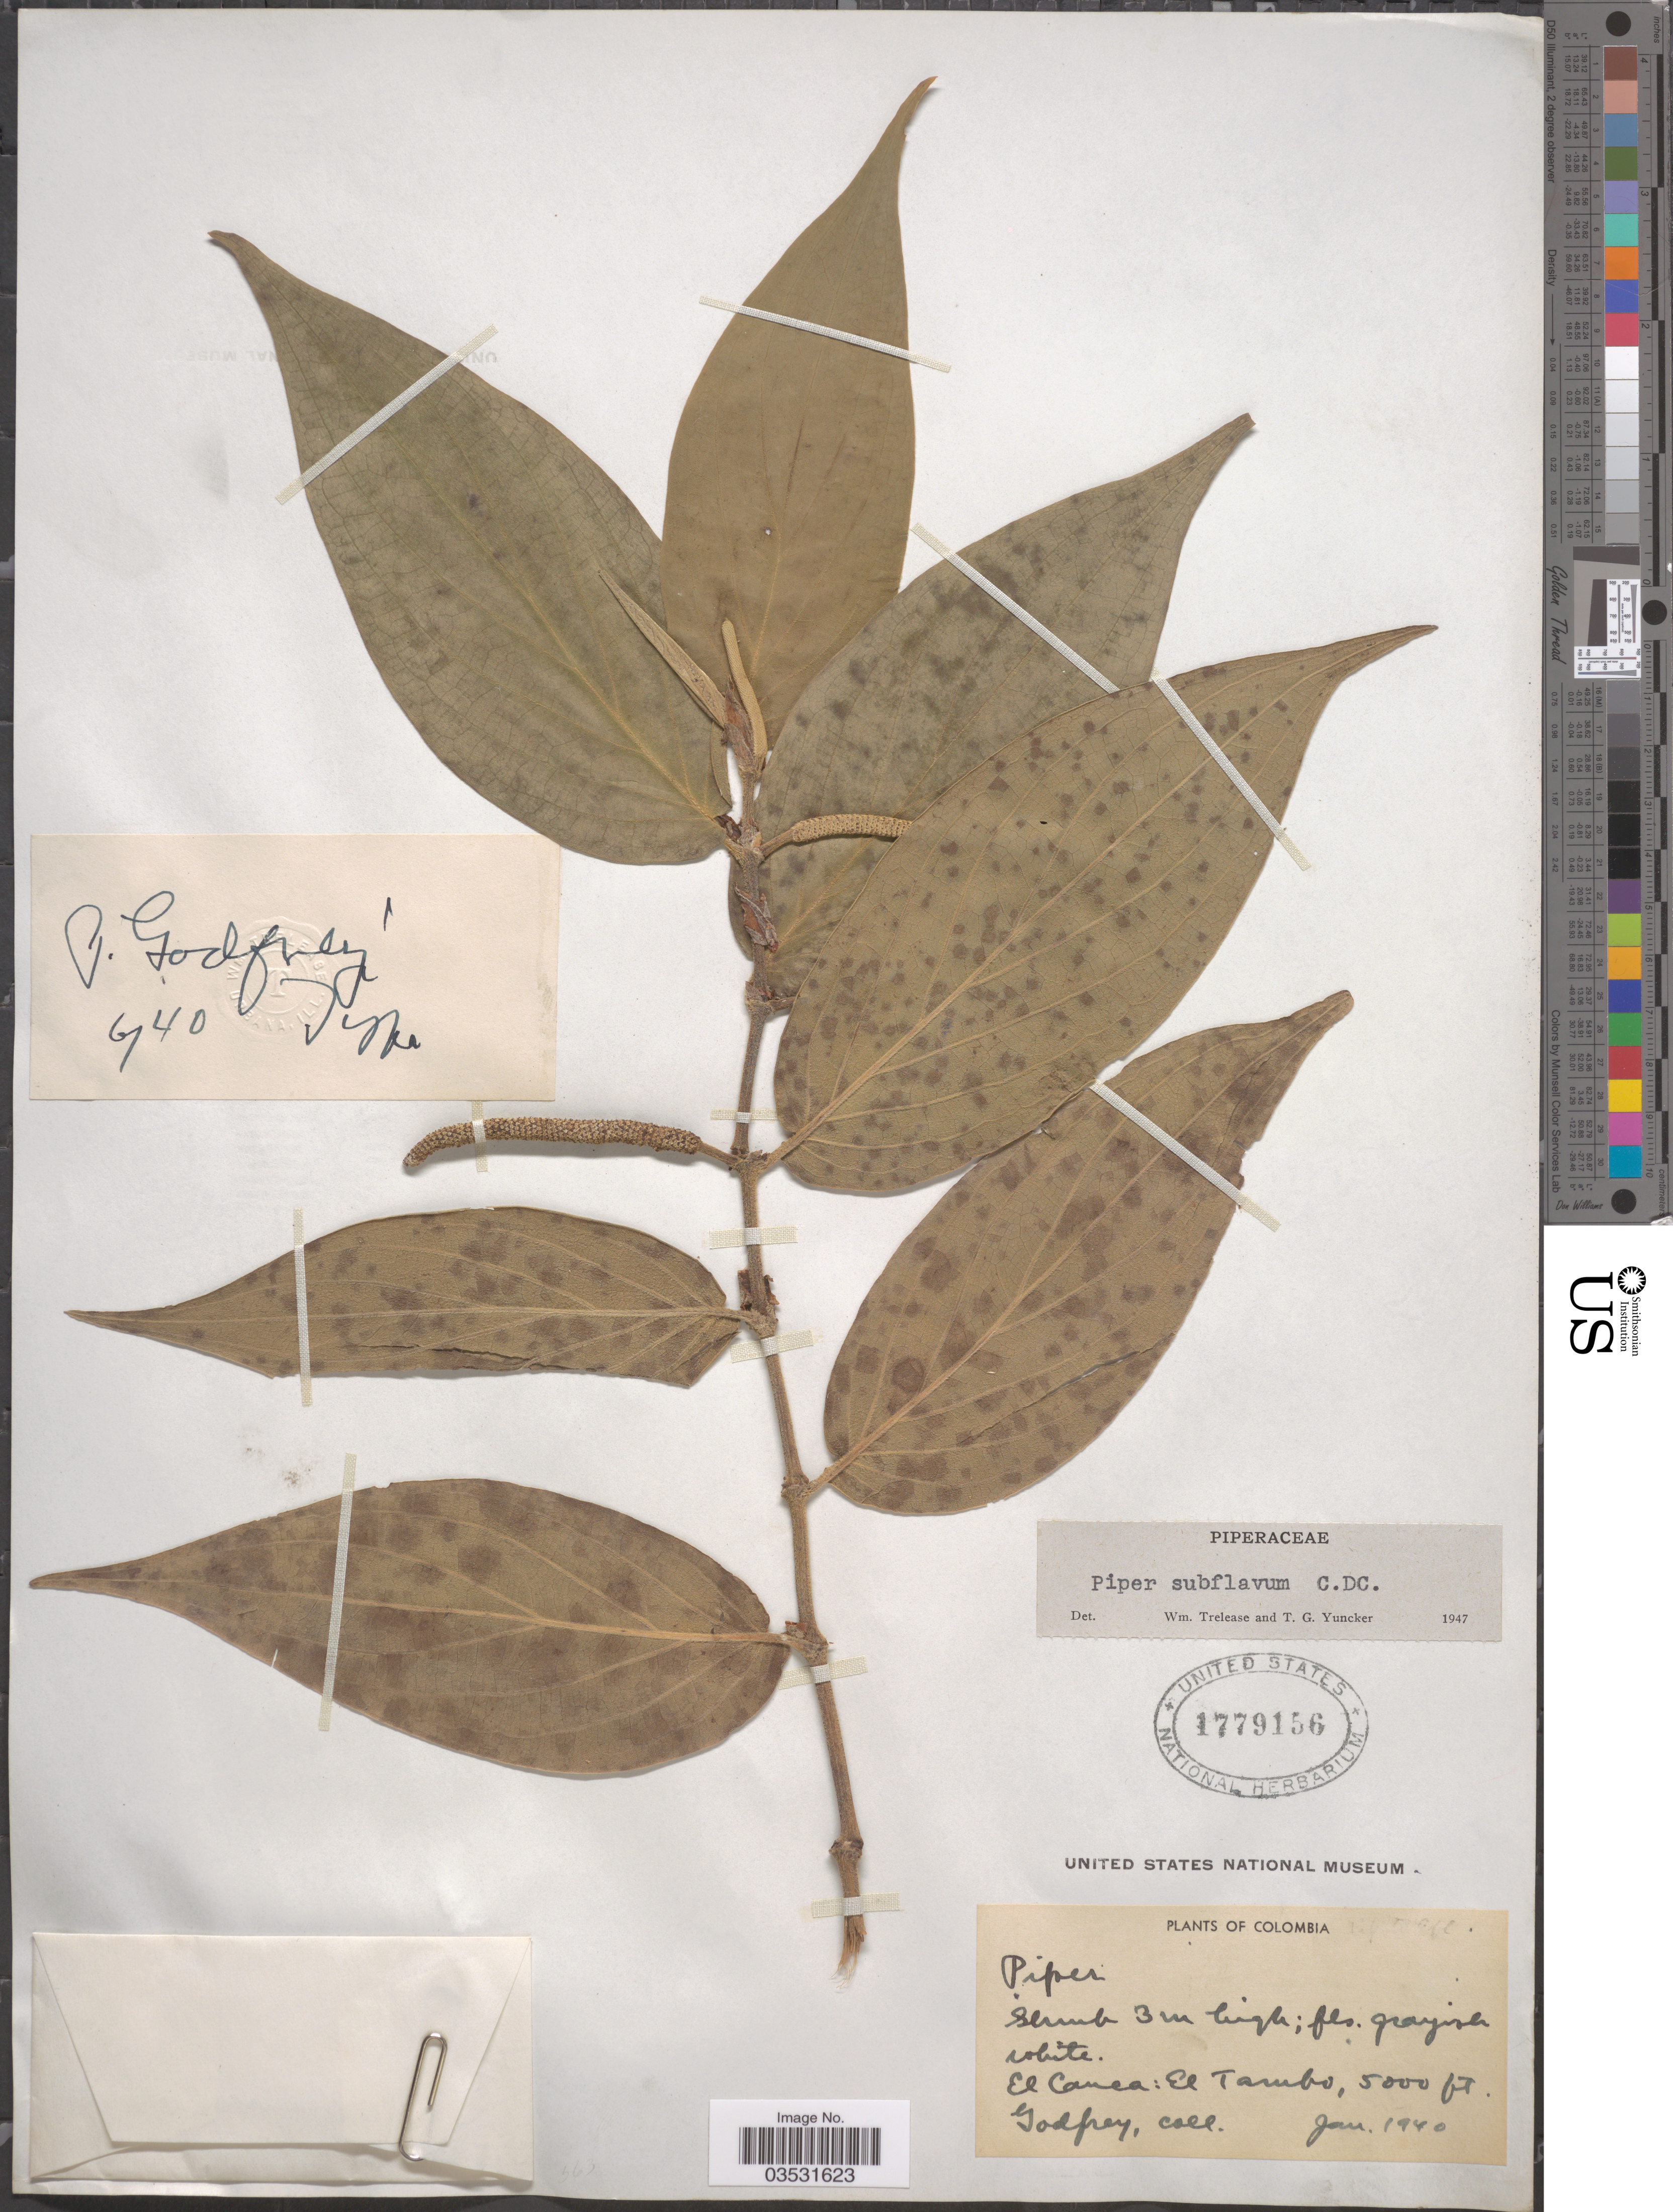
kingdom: Plantae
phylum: Tracheophyta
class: Magnoliopsida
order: Piperales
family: Piperaceae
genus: Piper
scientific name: Piper subflavum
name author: C. DC.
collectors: -- Godfrey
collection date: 1940-01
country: Colombia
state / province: Cauca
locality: El Cauca: El Tambo.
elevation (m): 1524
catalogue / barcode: US 1779156